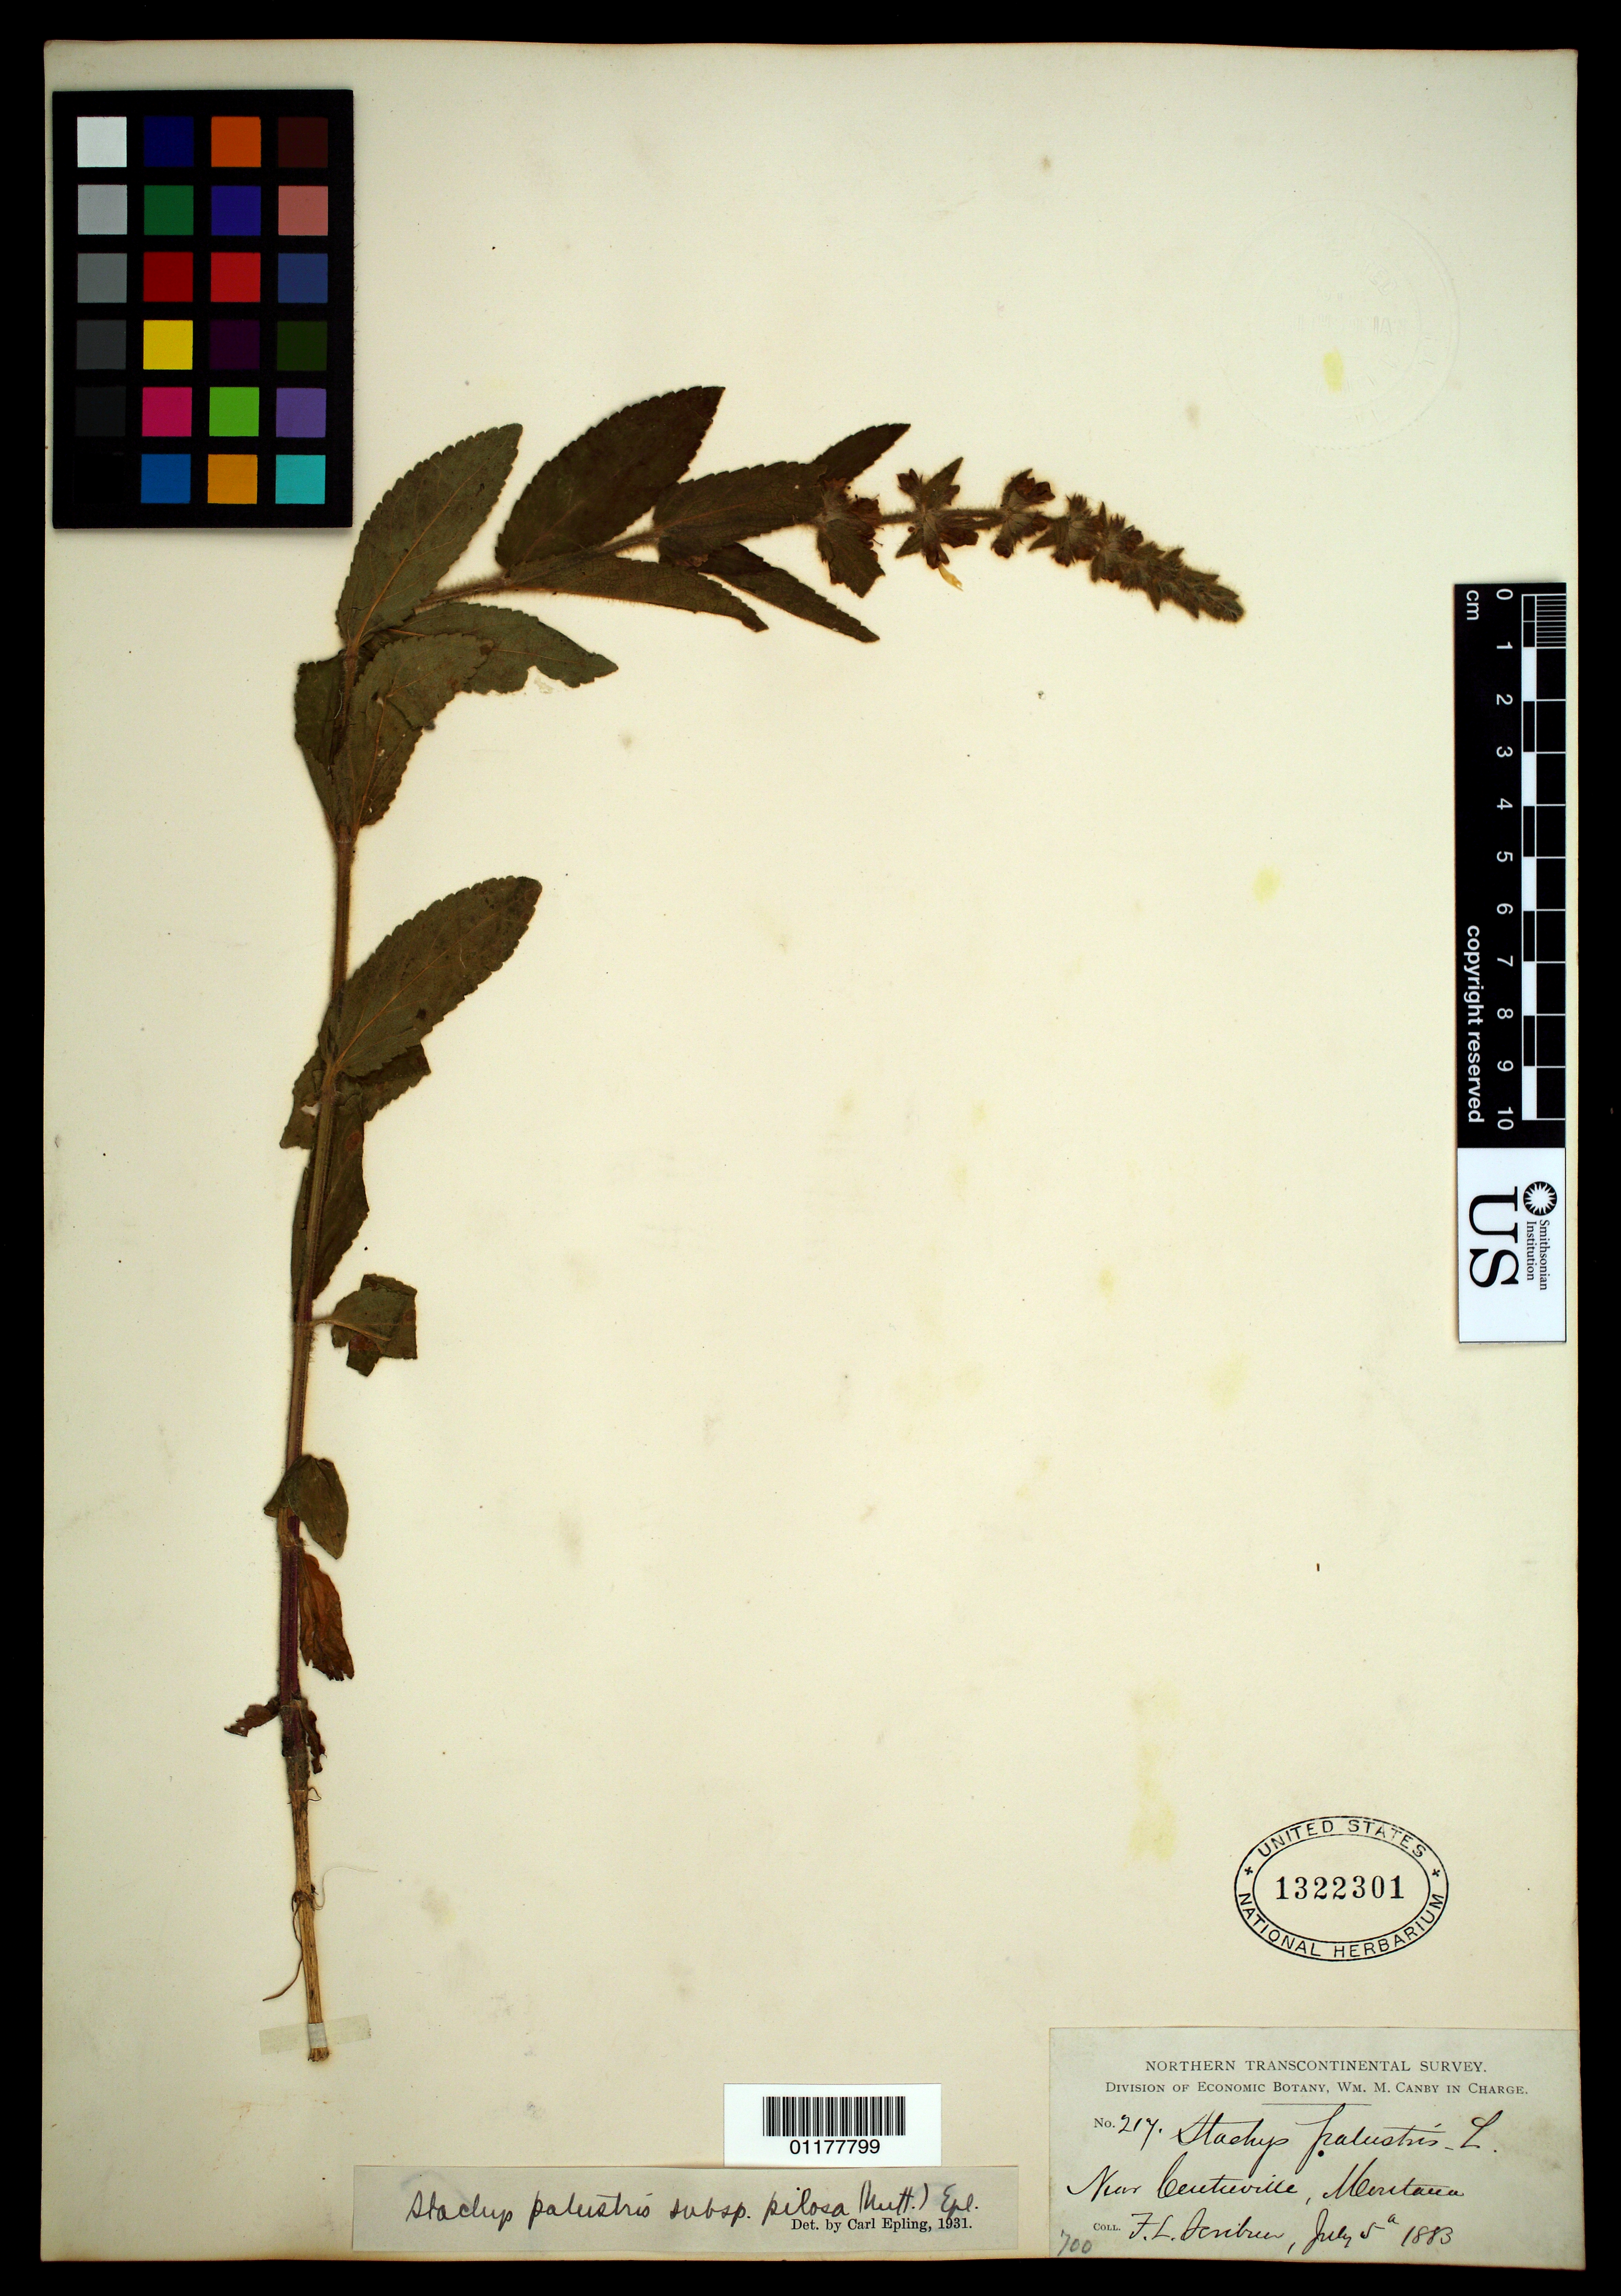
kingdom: Plantae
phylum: Tracheophyta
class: Magnoliopsida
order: Lamiales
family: Lamiaceae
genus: Stachys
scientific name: Stachys palustris subsp. pilosa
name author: Nutt.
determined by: Epling, C. C.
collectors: F. L. Scribner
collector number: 217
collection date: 1883-07-05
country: United States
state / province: Montana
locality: near Centerville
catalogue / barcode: US 1322301